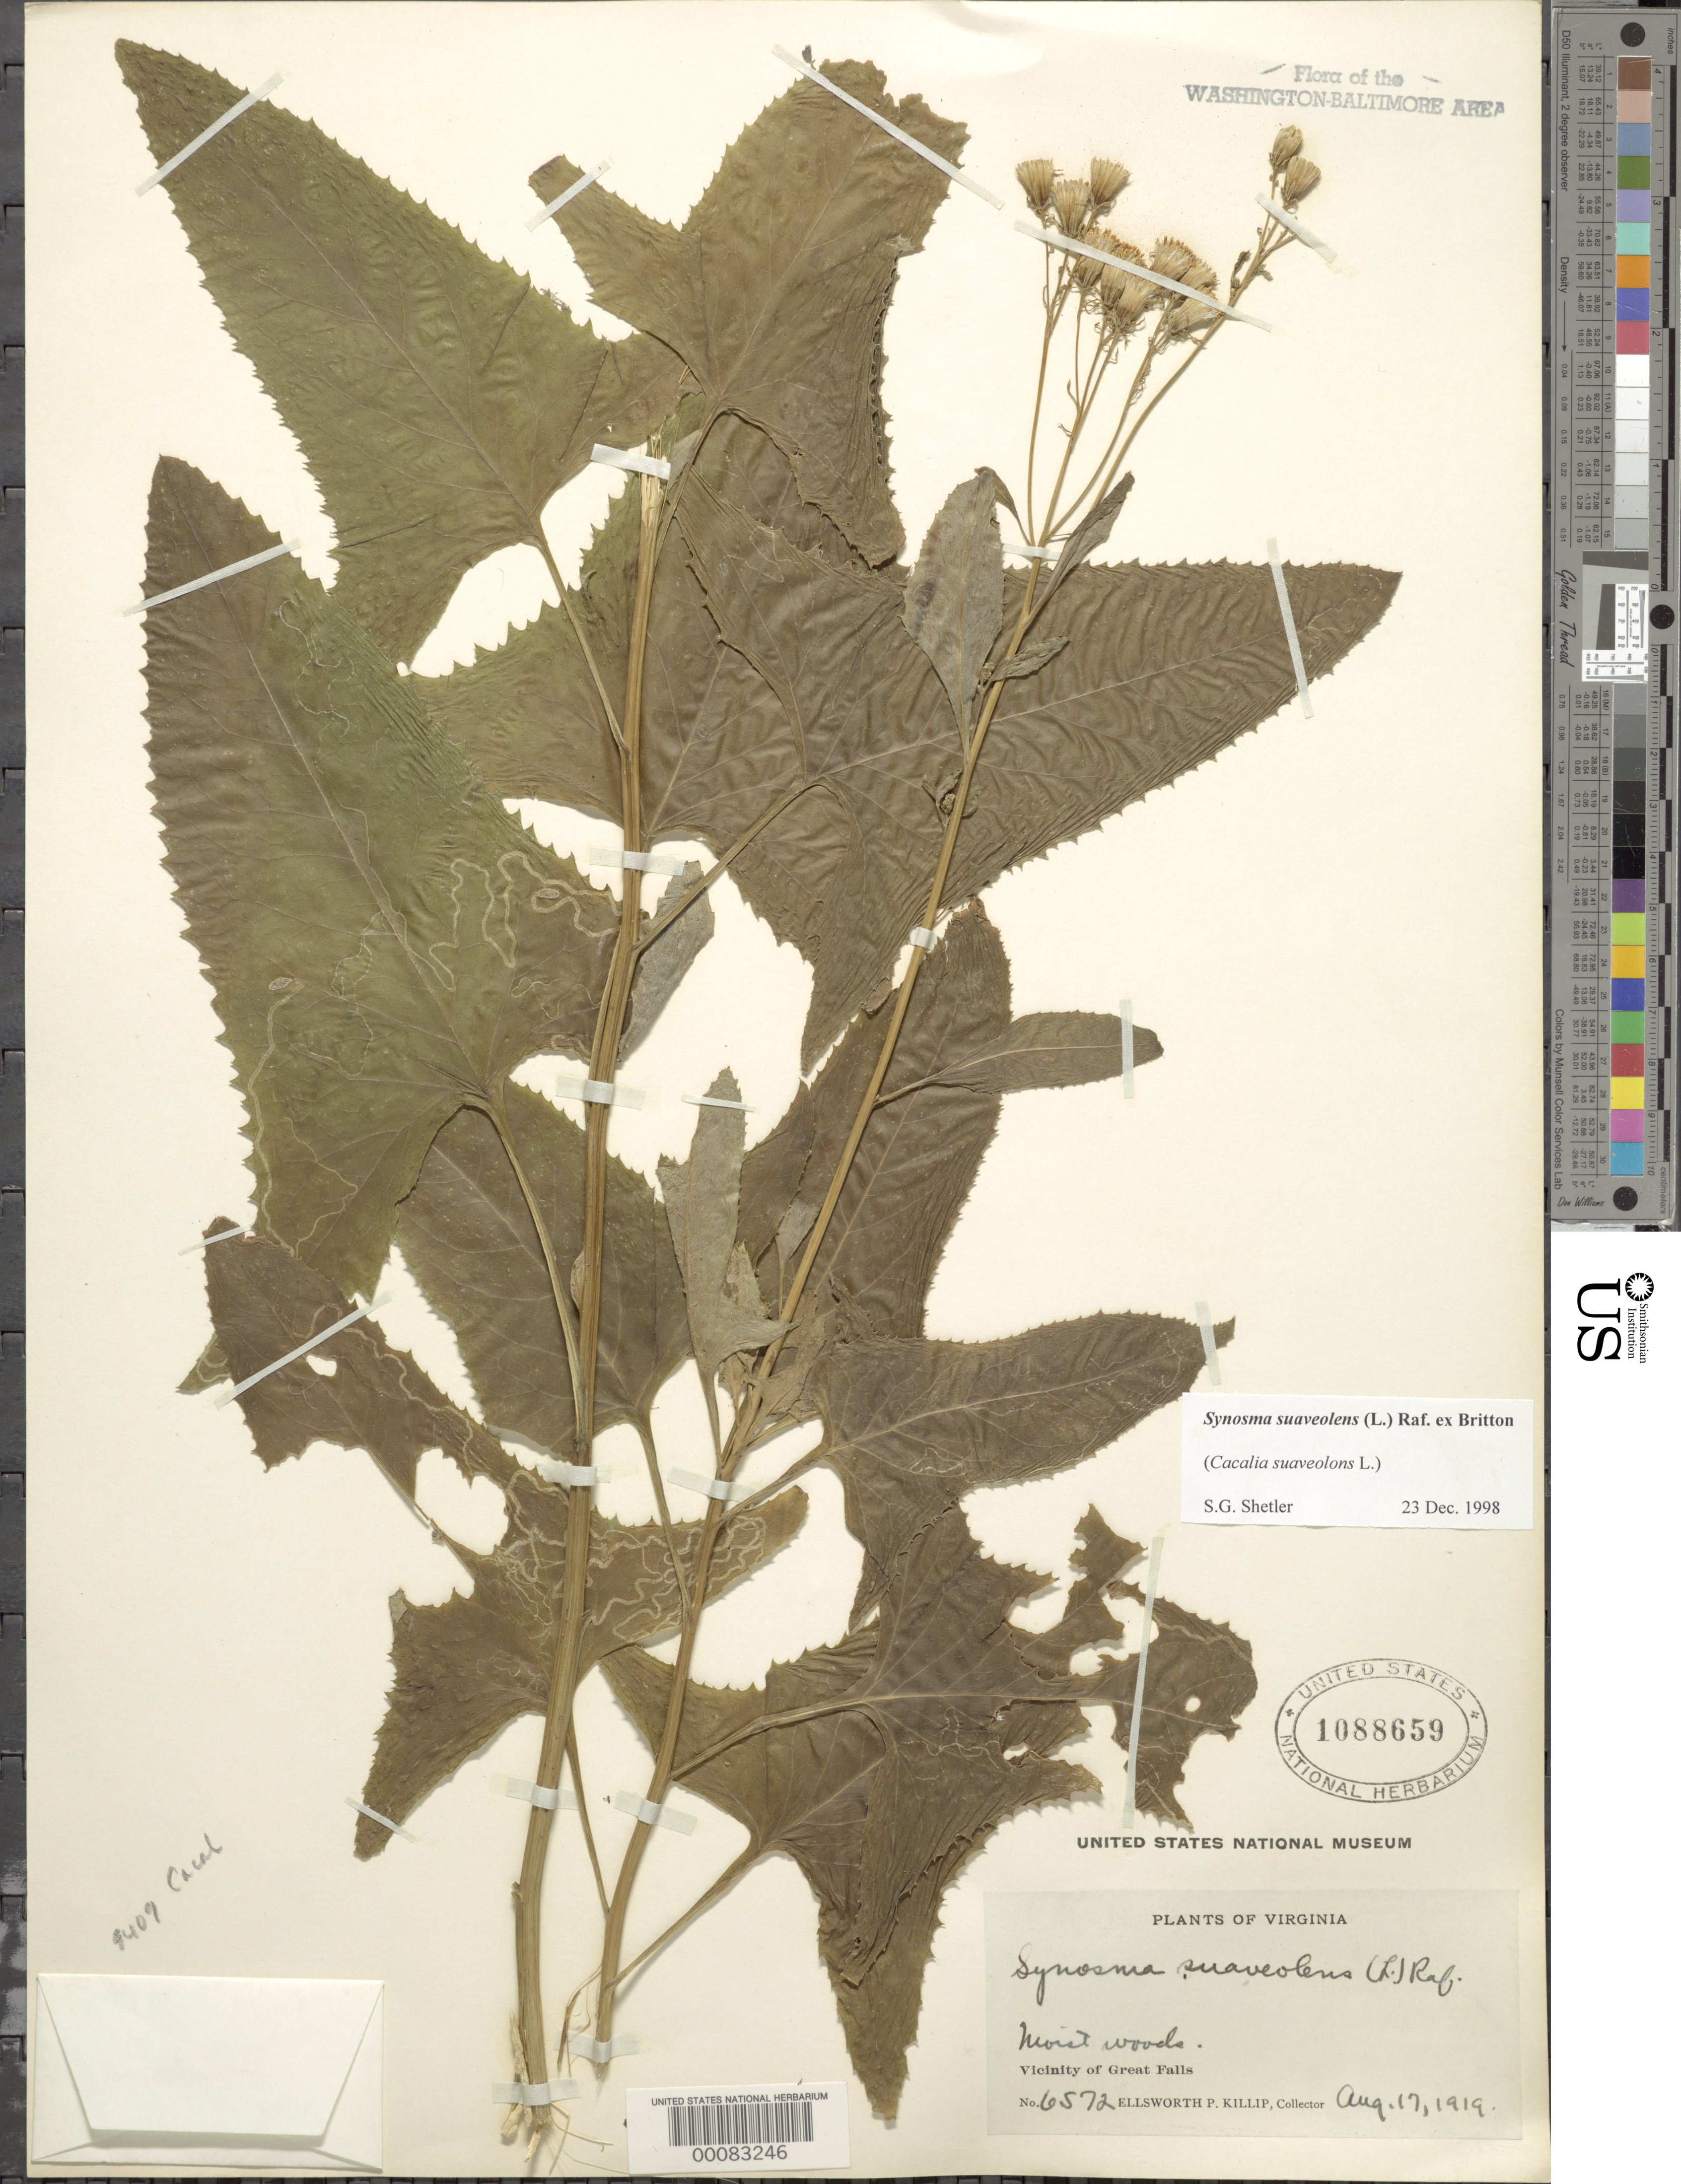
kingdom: Plantae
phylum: Tracheophyta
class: Magnoliopsida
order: Asterales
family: Asteraceae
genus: Hasteola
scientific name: Hasteola suaveolens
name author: (L.) Pojark.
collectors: E. P. Killip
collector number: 6572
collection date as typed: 17 Aug 1919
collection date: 1919-08-17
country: United States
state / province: Virginia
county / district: Fairfax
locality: Great Falls vicinity C. & O. Canal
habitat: Moist woods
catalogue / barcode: US 1088659